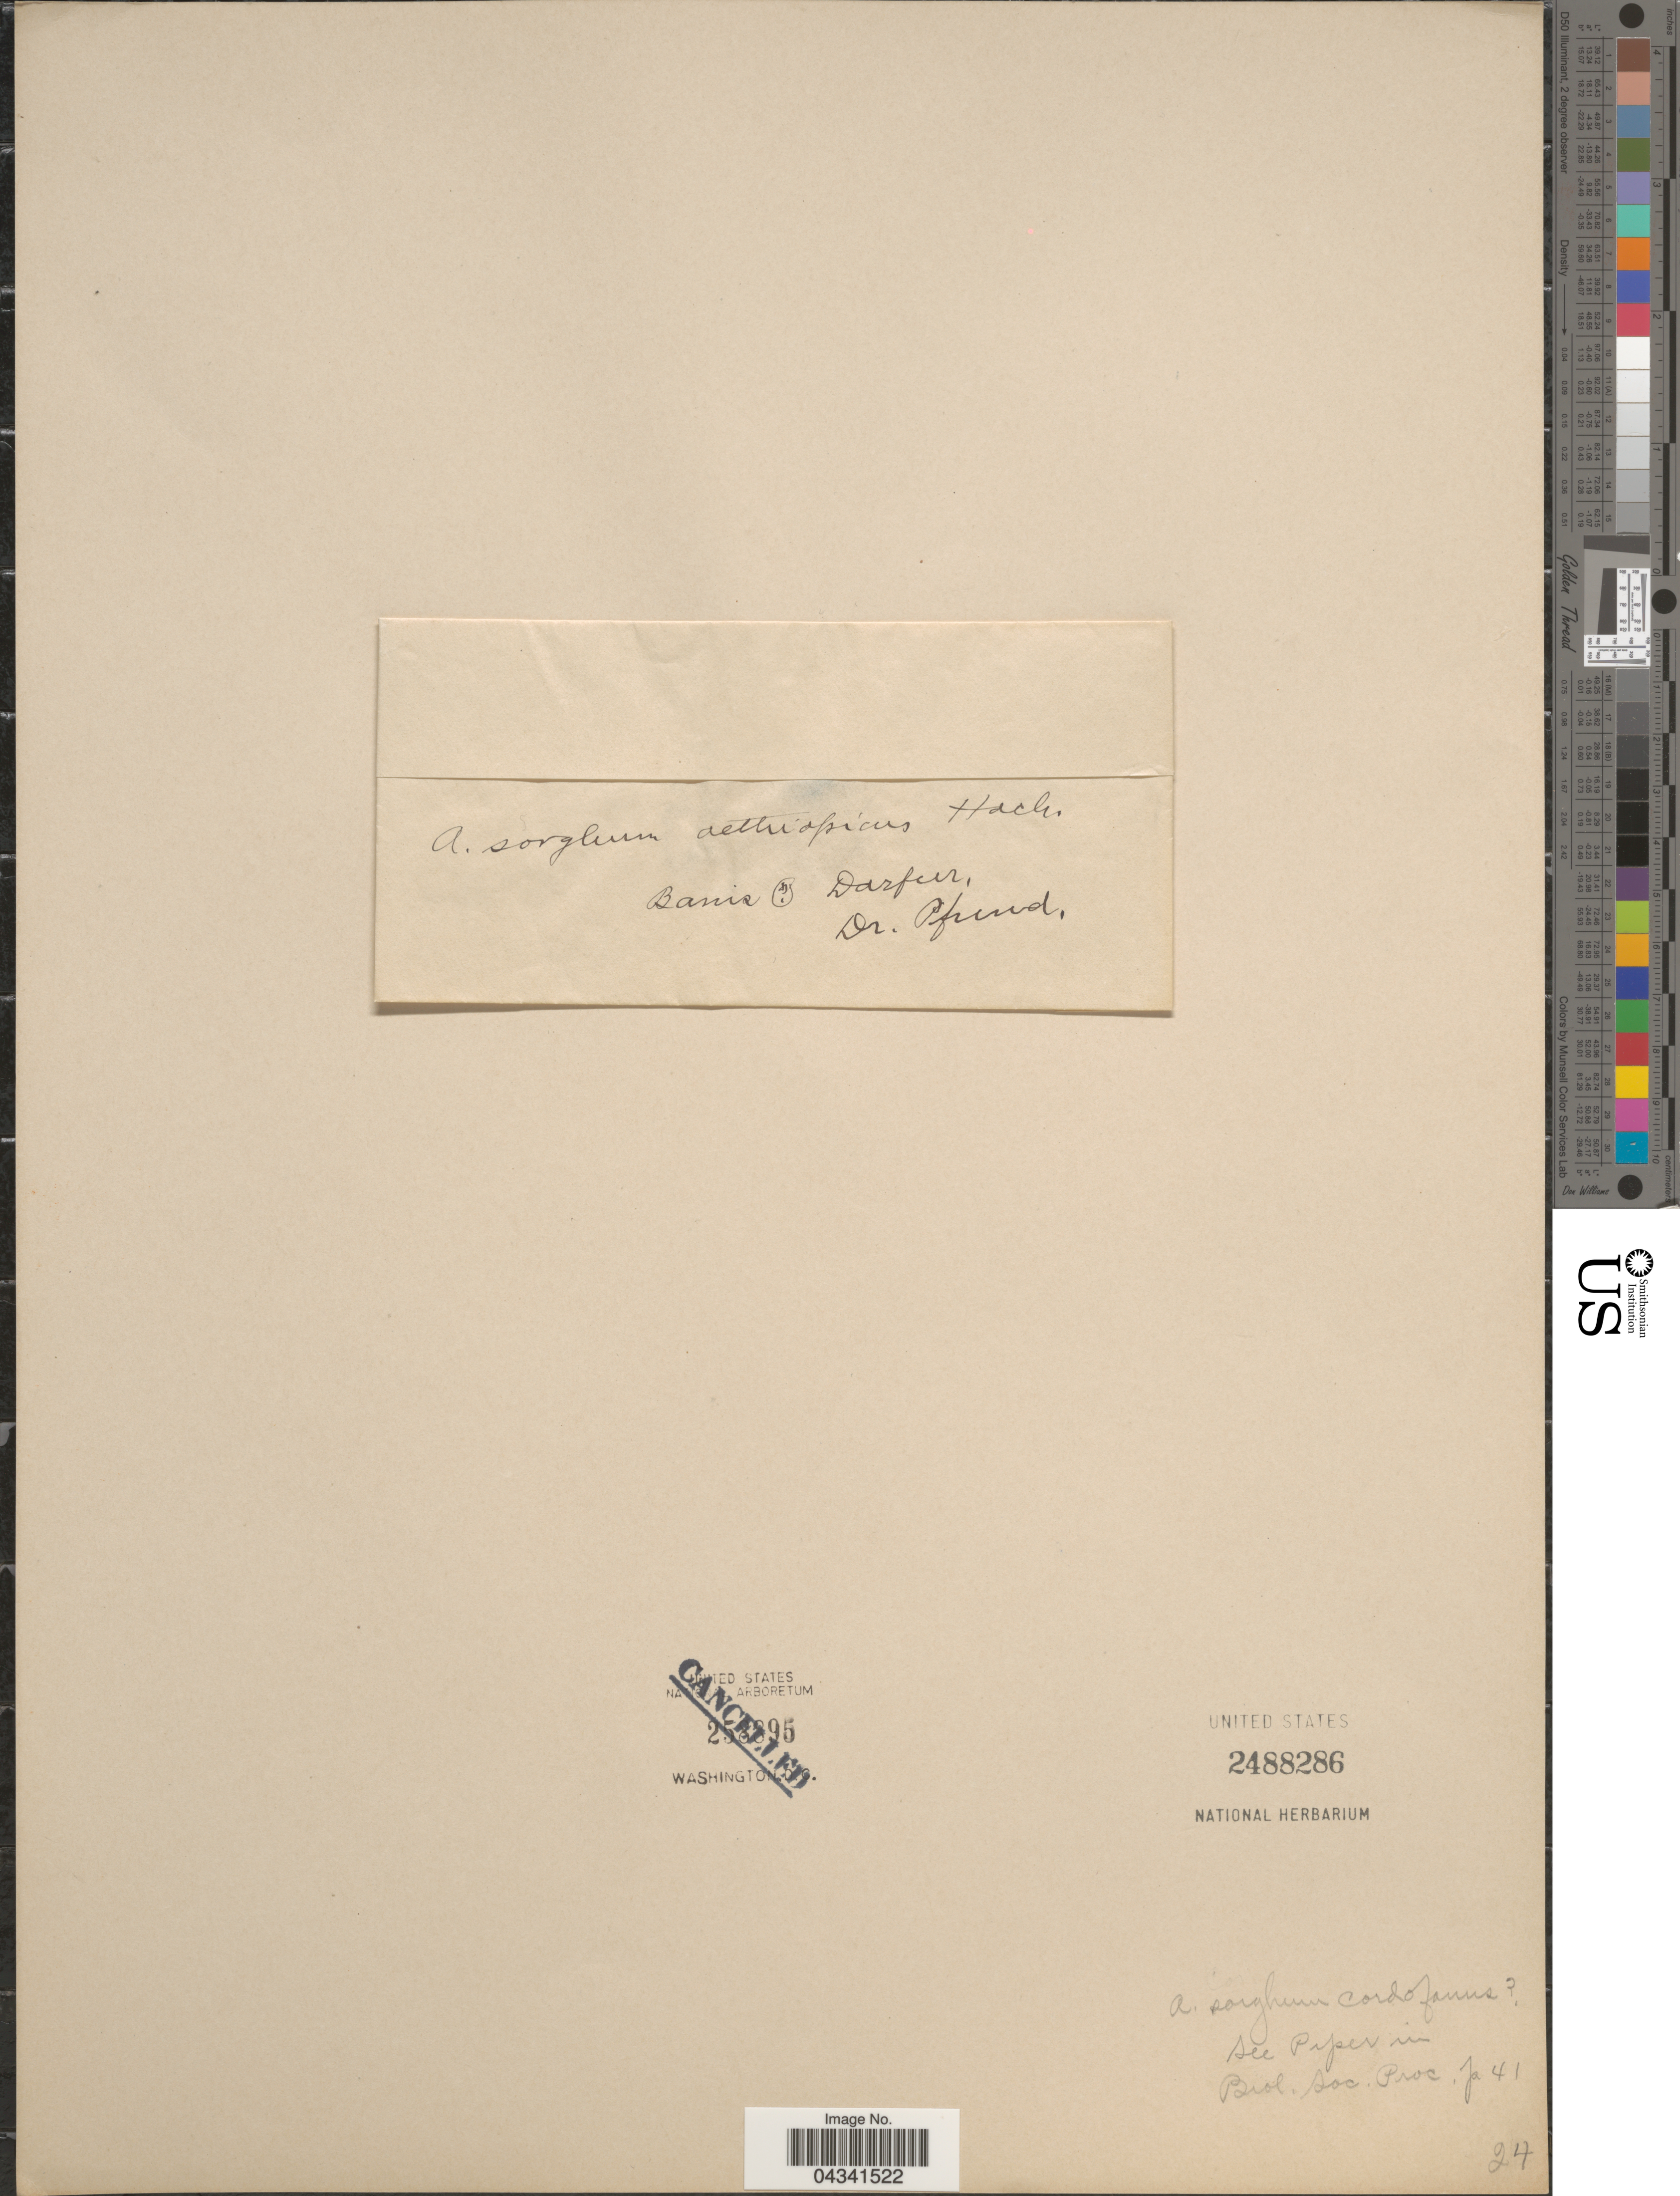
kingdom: Plantae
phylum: Tracheophyta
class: Liliopsida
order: Poales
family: Poaceae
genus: Sorghum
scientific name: Sorghum sp.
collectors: -. Pfund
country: Sudan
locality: Banis. Darfur.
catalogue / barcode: US 2488286